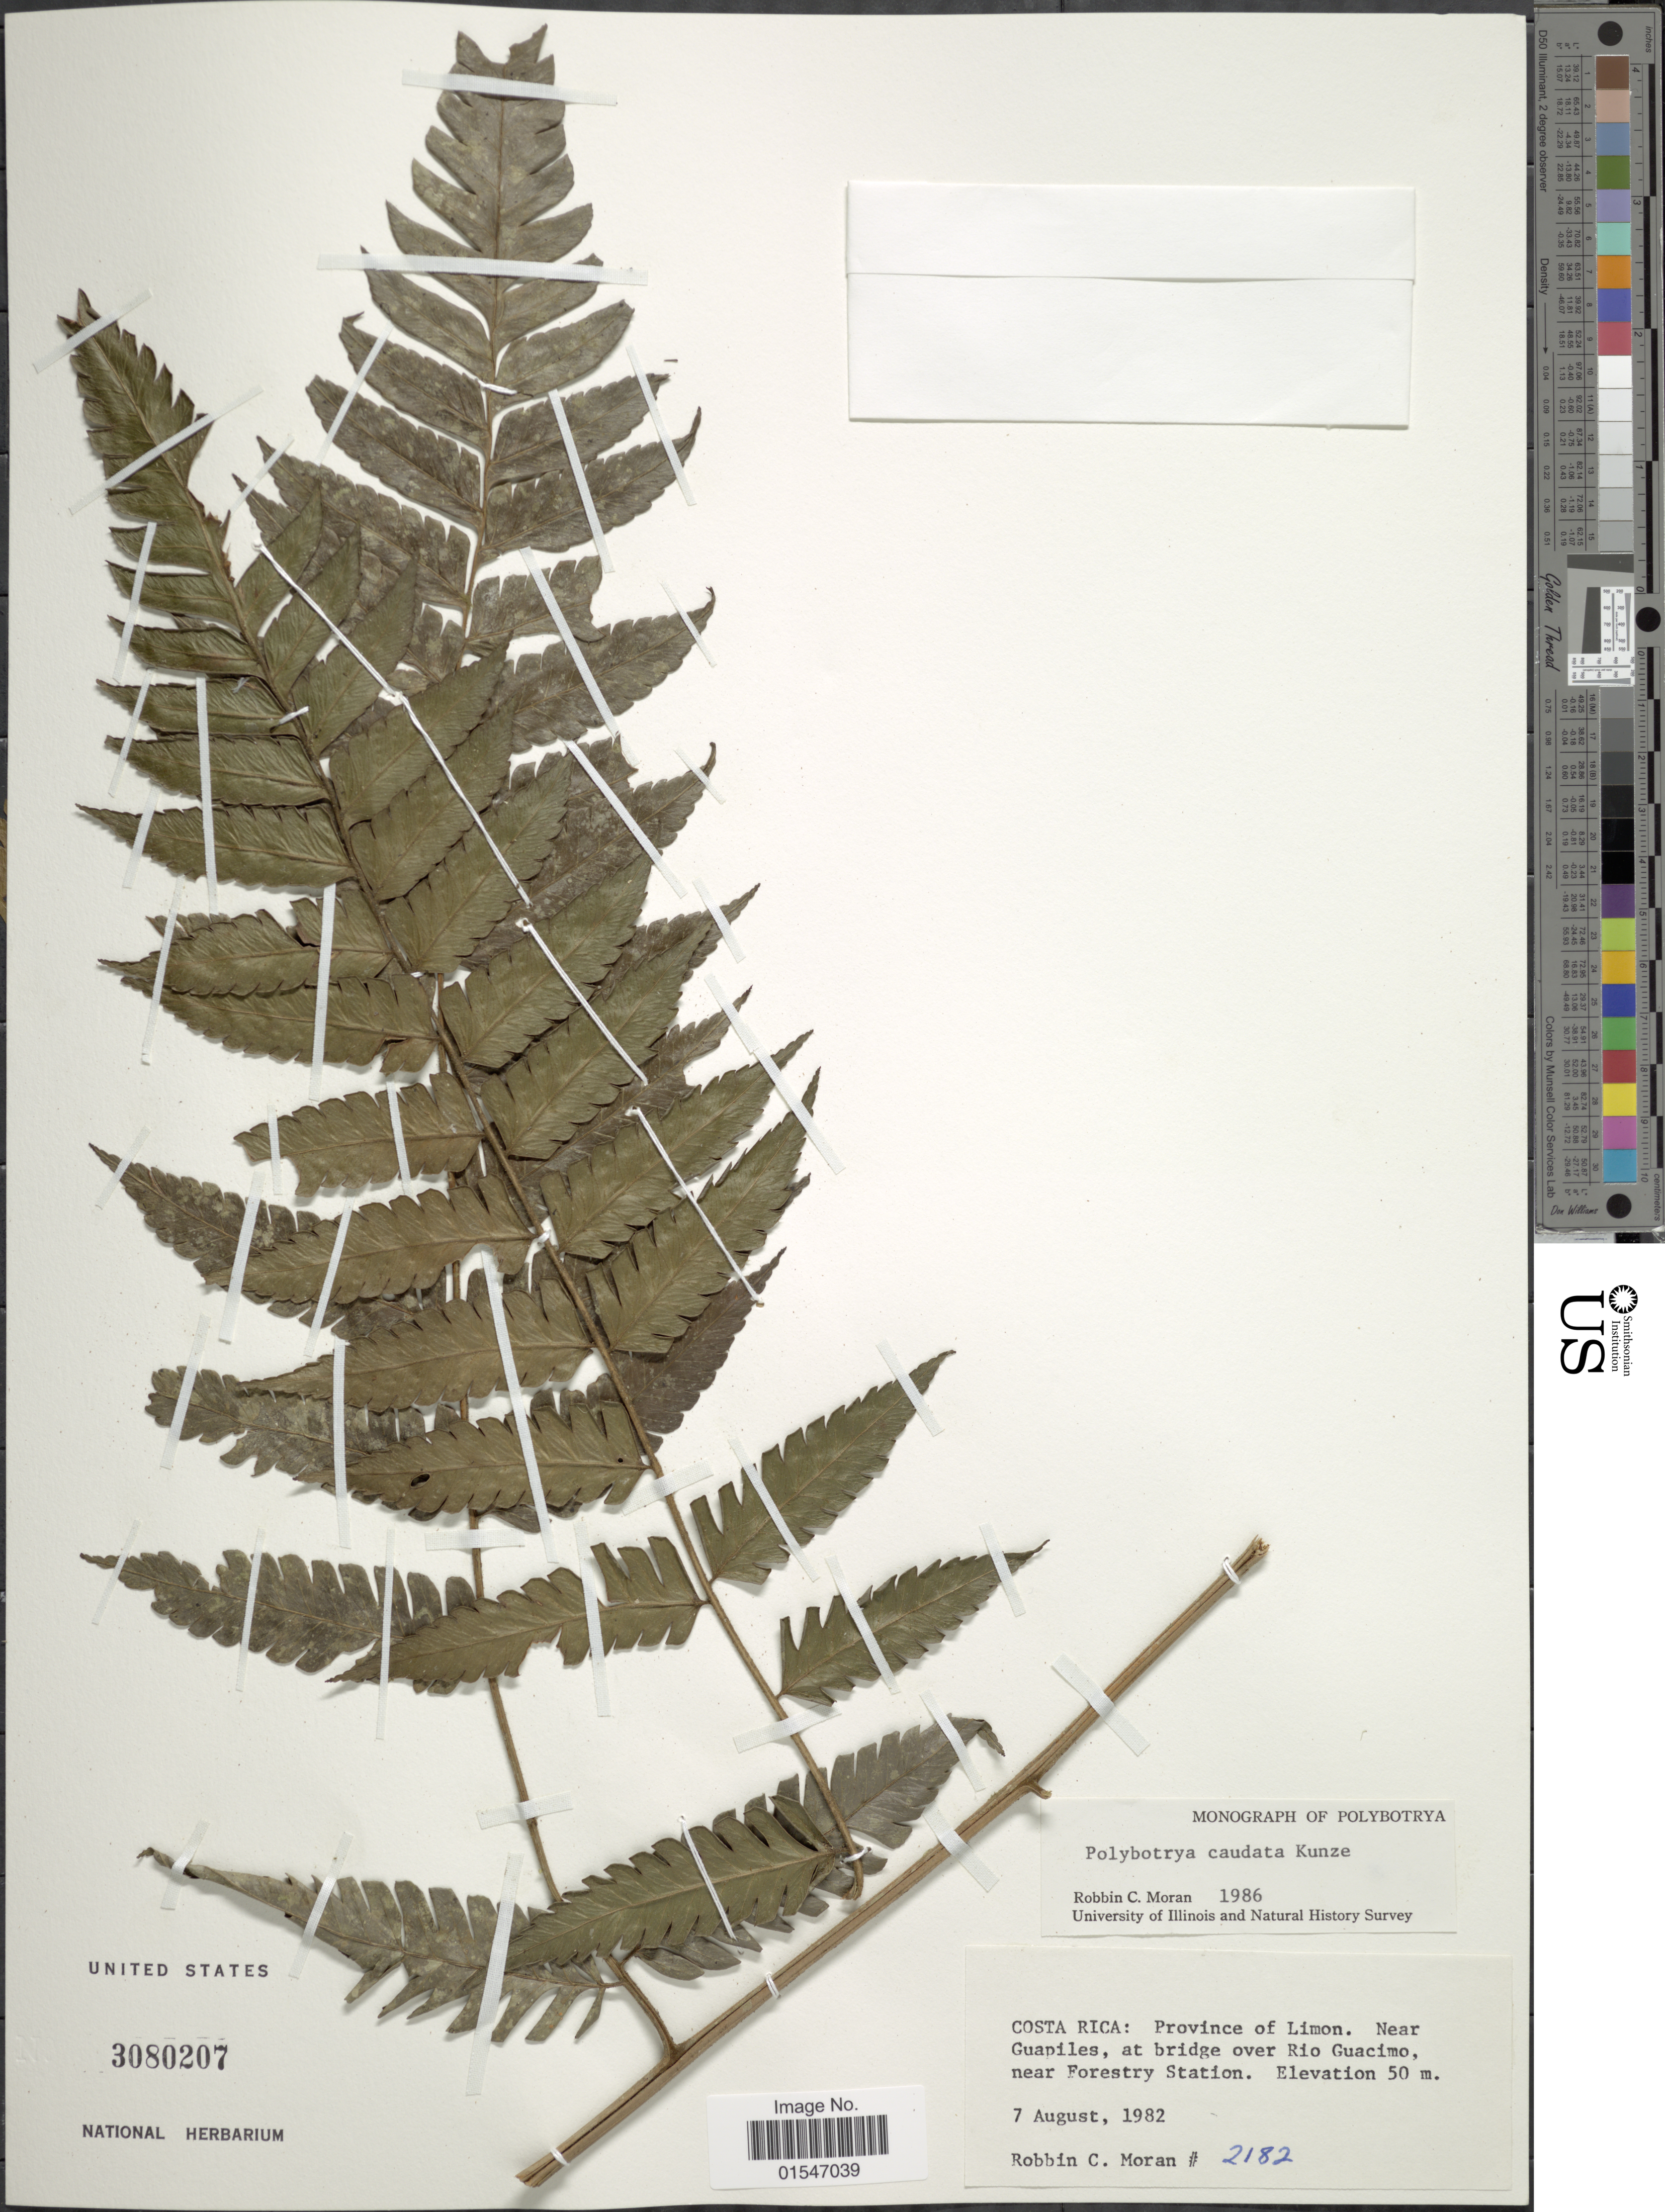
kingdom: Plantae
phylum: Tracheophyta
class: Polypodiopsida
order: Polypodiales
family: Dryopteridaceae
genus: Polybotrya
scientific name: Polybotrya caudata f. villosa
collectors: R. C. Moran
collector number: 2182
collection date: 1982-08-07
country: Costa Rica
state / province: Limón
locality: Costa Rica: Province of Limon. Near Guapiles, at bridge over Rio Guacimo, near Forestry Station.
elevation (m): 50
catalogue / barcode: US 3080207